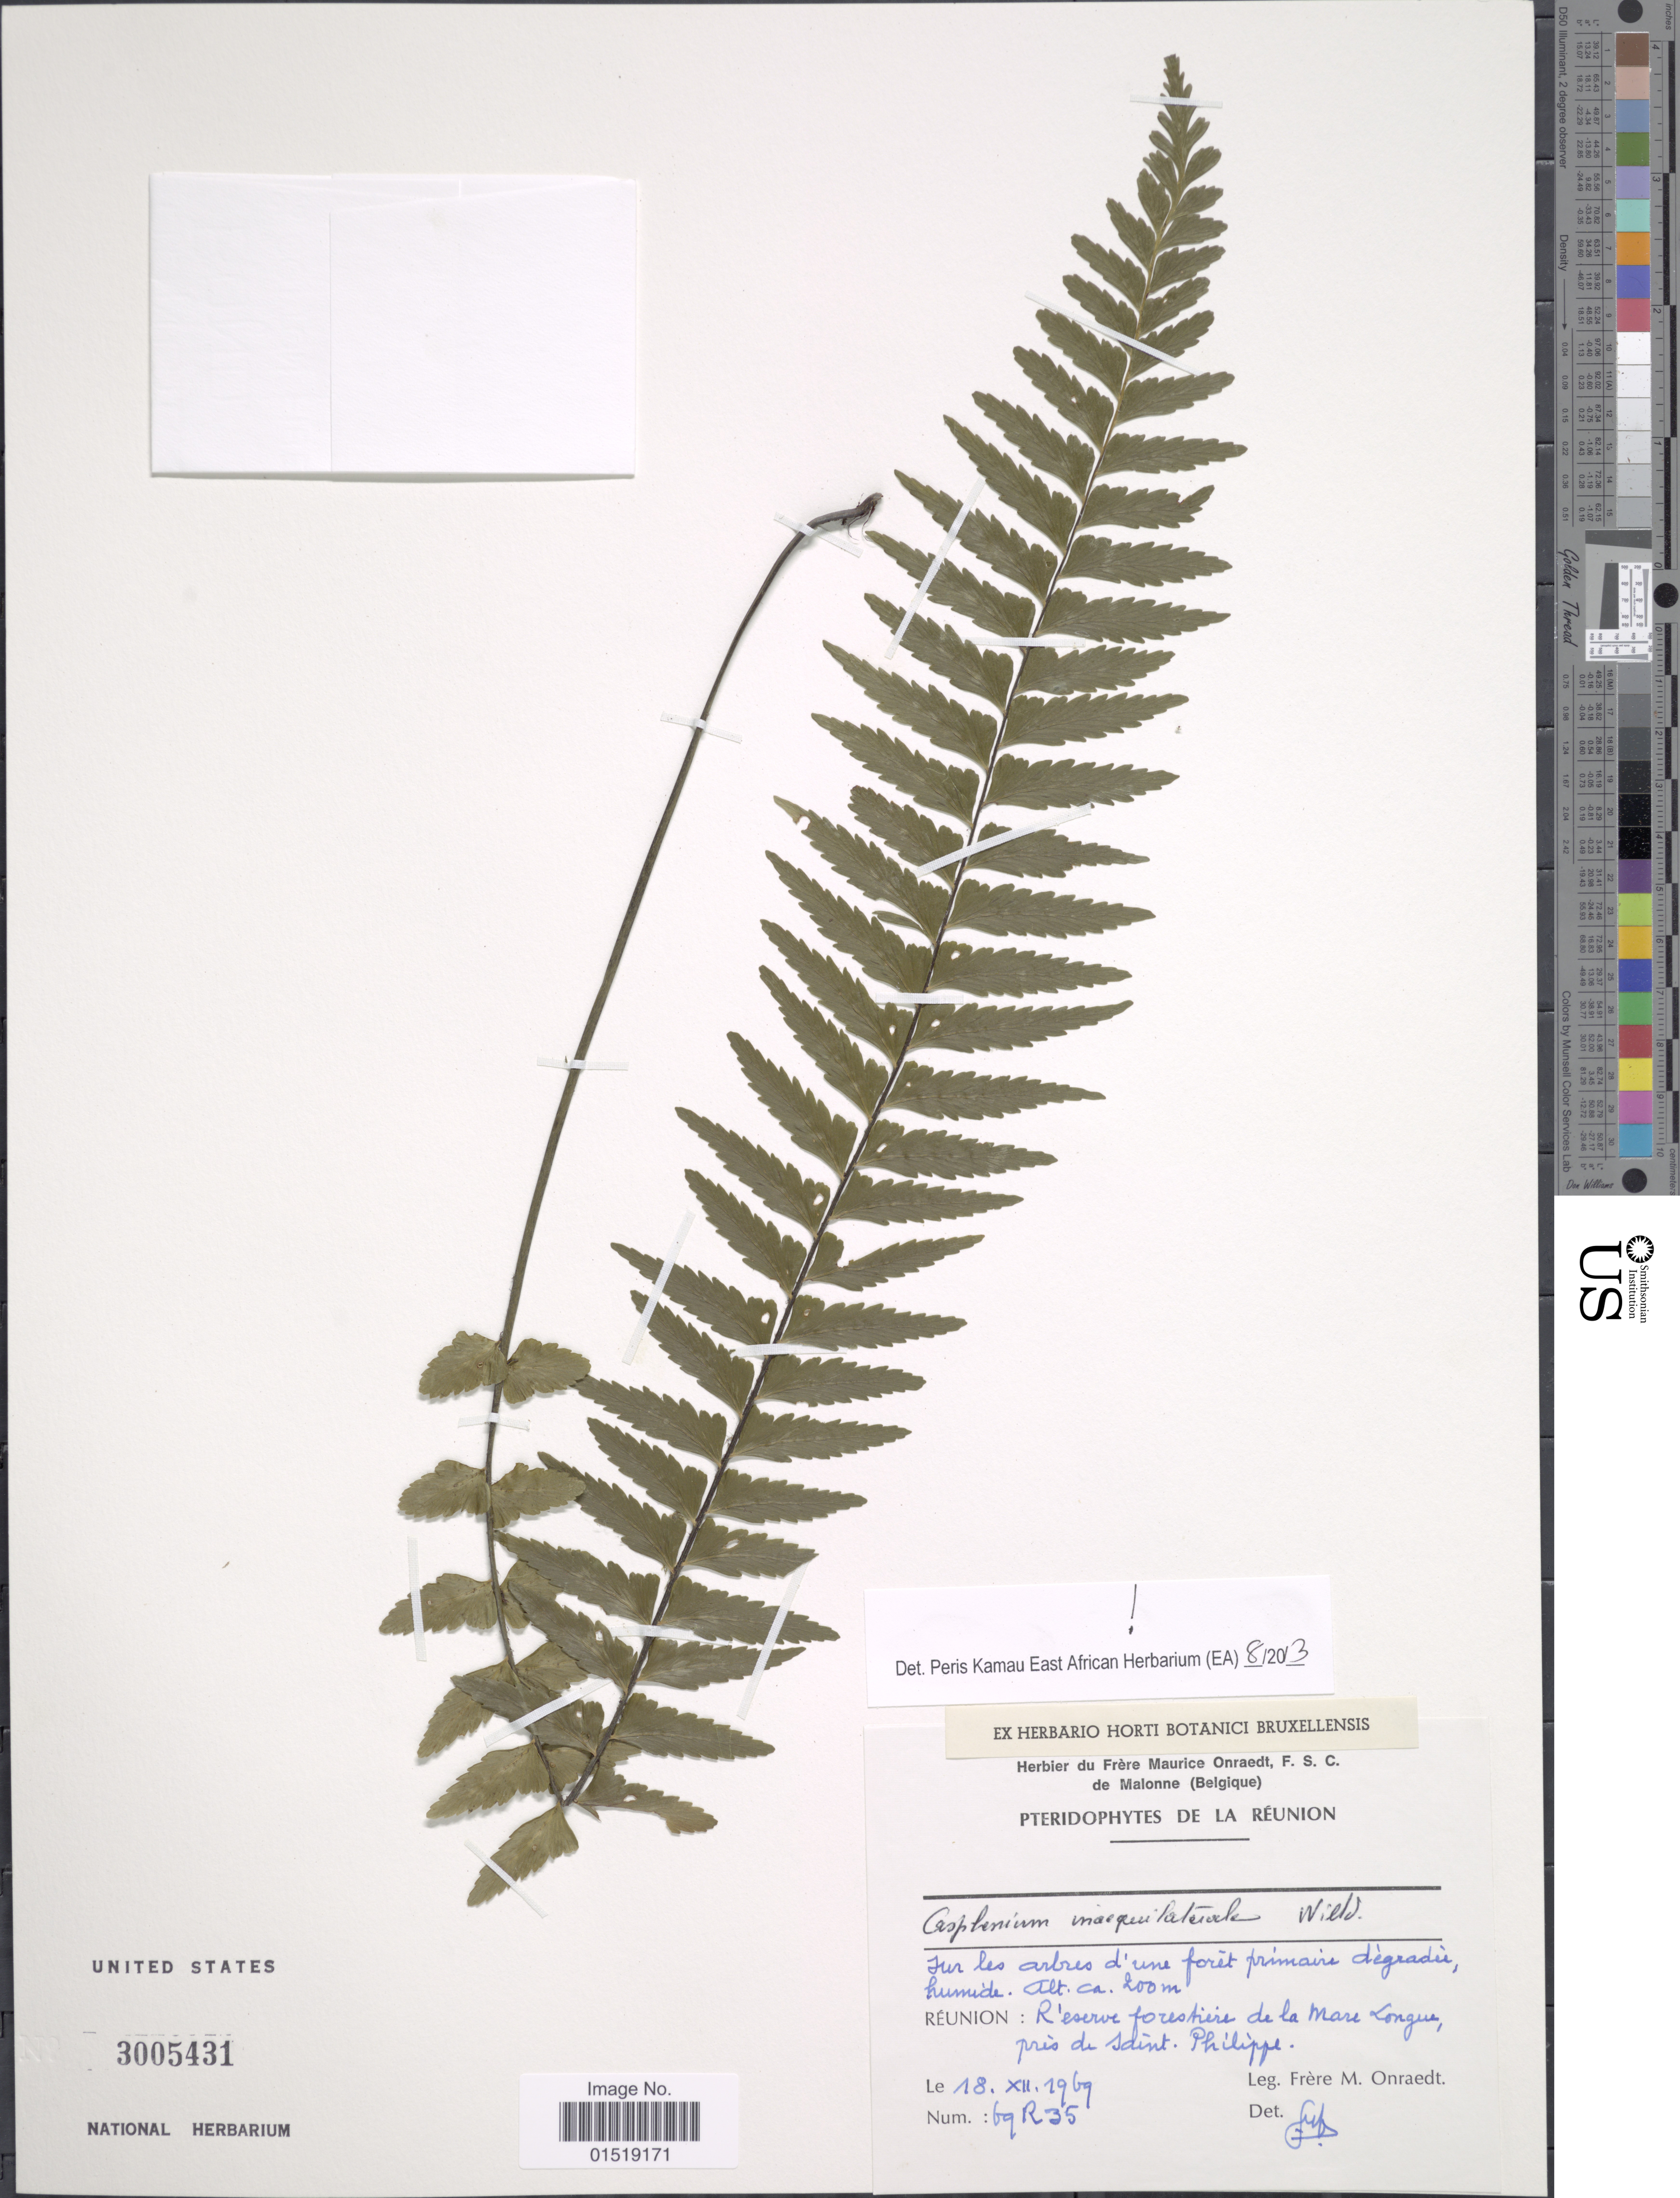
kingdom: Plantae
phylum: Tracheophyta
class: Polypodiopsida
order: Polypodiales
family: Aspleniaceae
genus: Asplenium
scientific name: Asplenium inaequilaterale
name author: Willd.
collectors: F. Onraedt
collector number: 69R35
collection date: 1969-12-18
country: Reunion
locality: Réunion: R'eserve forestiere de la Mare Longua près de Saint-Philippe.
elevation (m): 200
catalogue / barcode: US 3005431